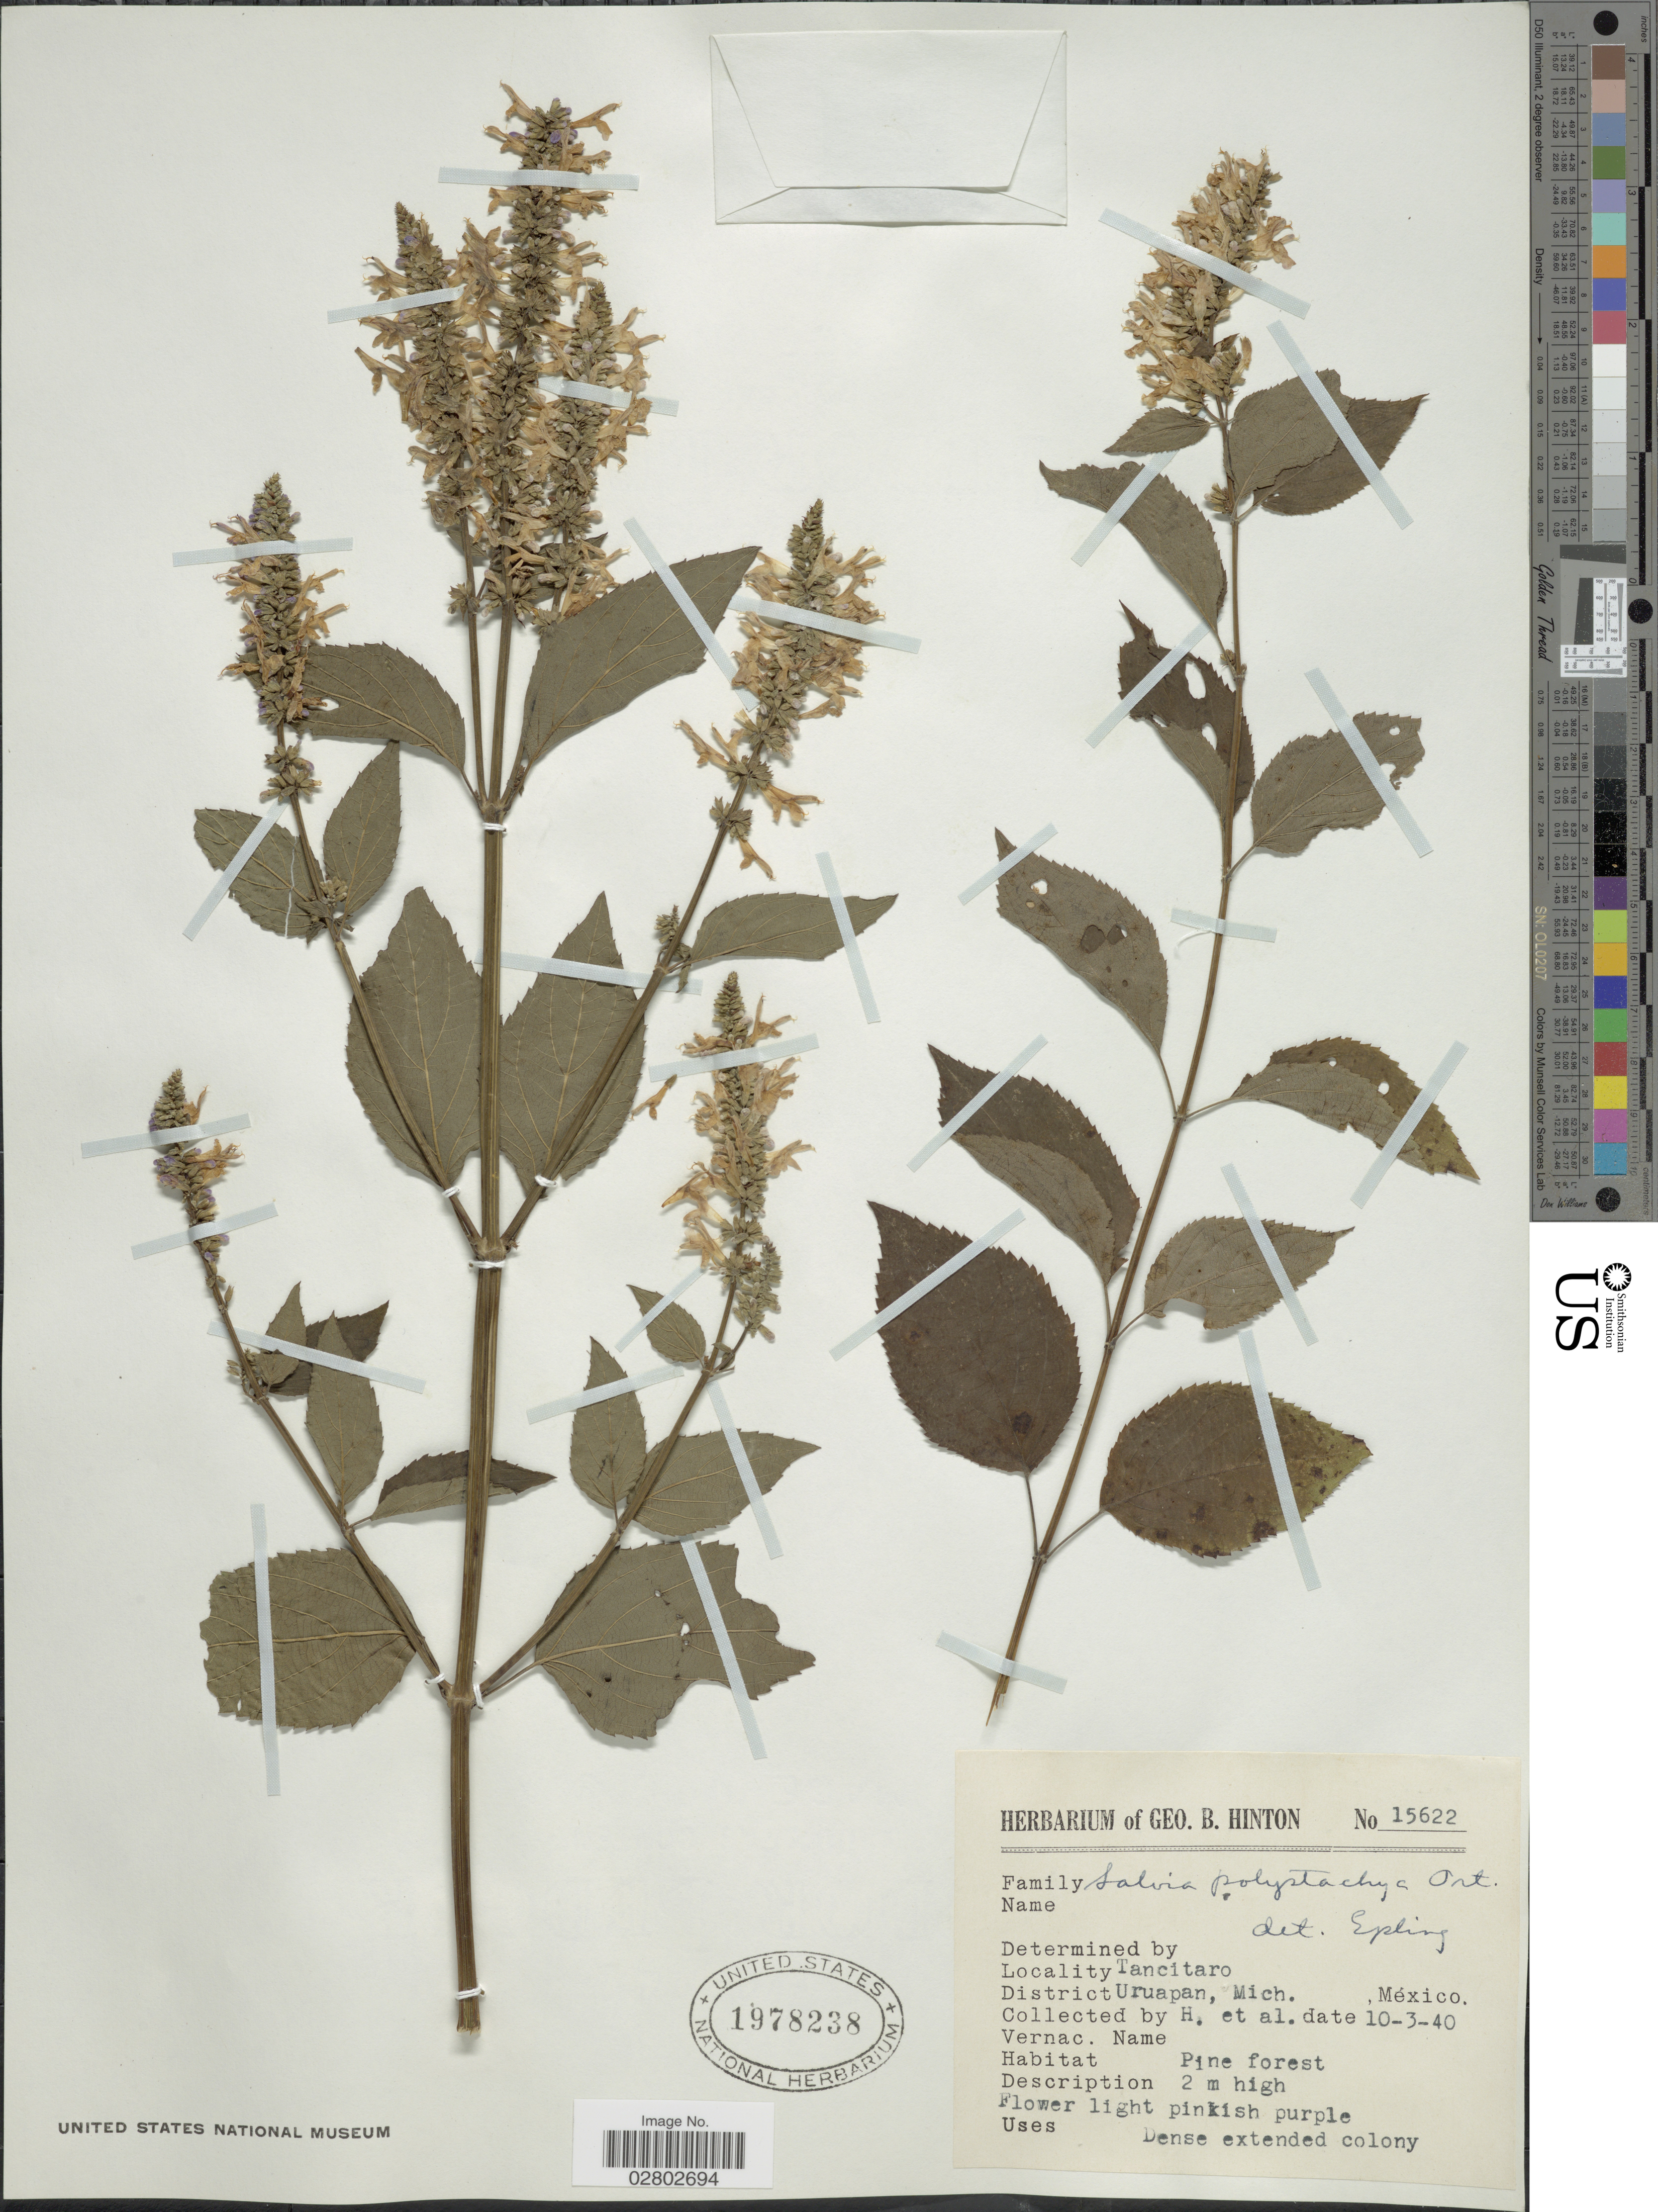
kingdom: Plantae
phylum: Tracheophyta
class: Magnoliopsida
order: Lamiales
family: Lamiaceae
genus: Salvia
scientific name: Salvia polystachya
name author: Cav.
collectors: G. B. Hinton & et al.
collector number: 15622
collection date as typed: Transcribed d/m/y: 3/10/40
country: Mexico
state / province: Michoacán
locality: Tancitaro, District Uruapan.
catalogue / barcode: US 1978238